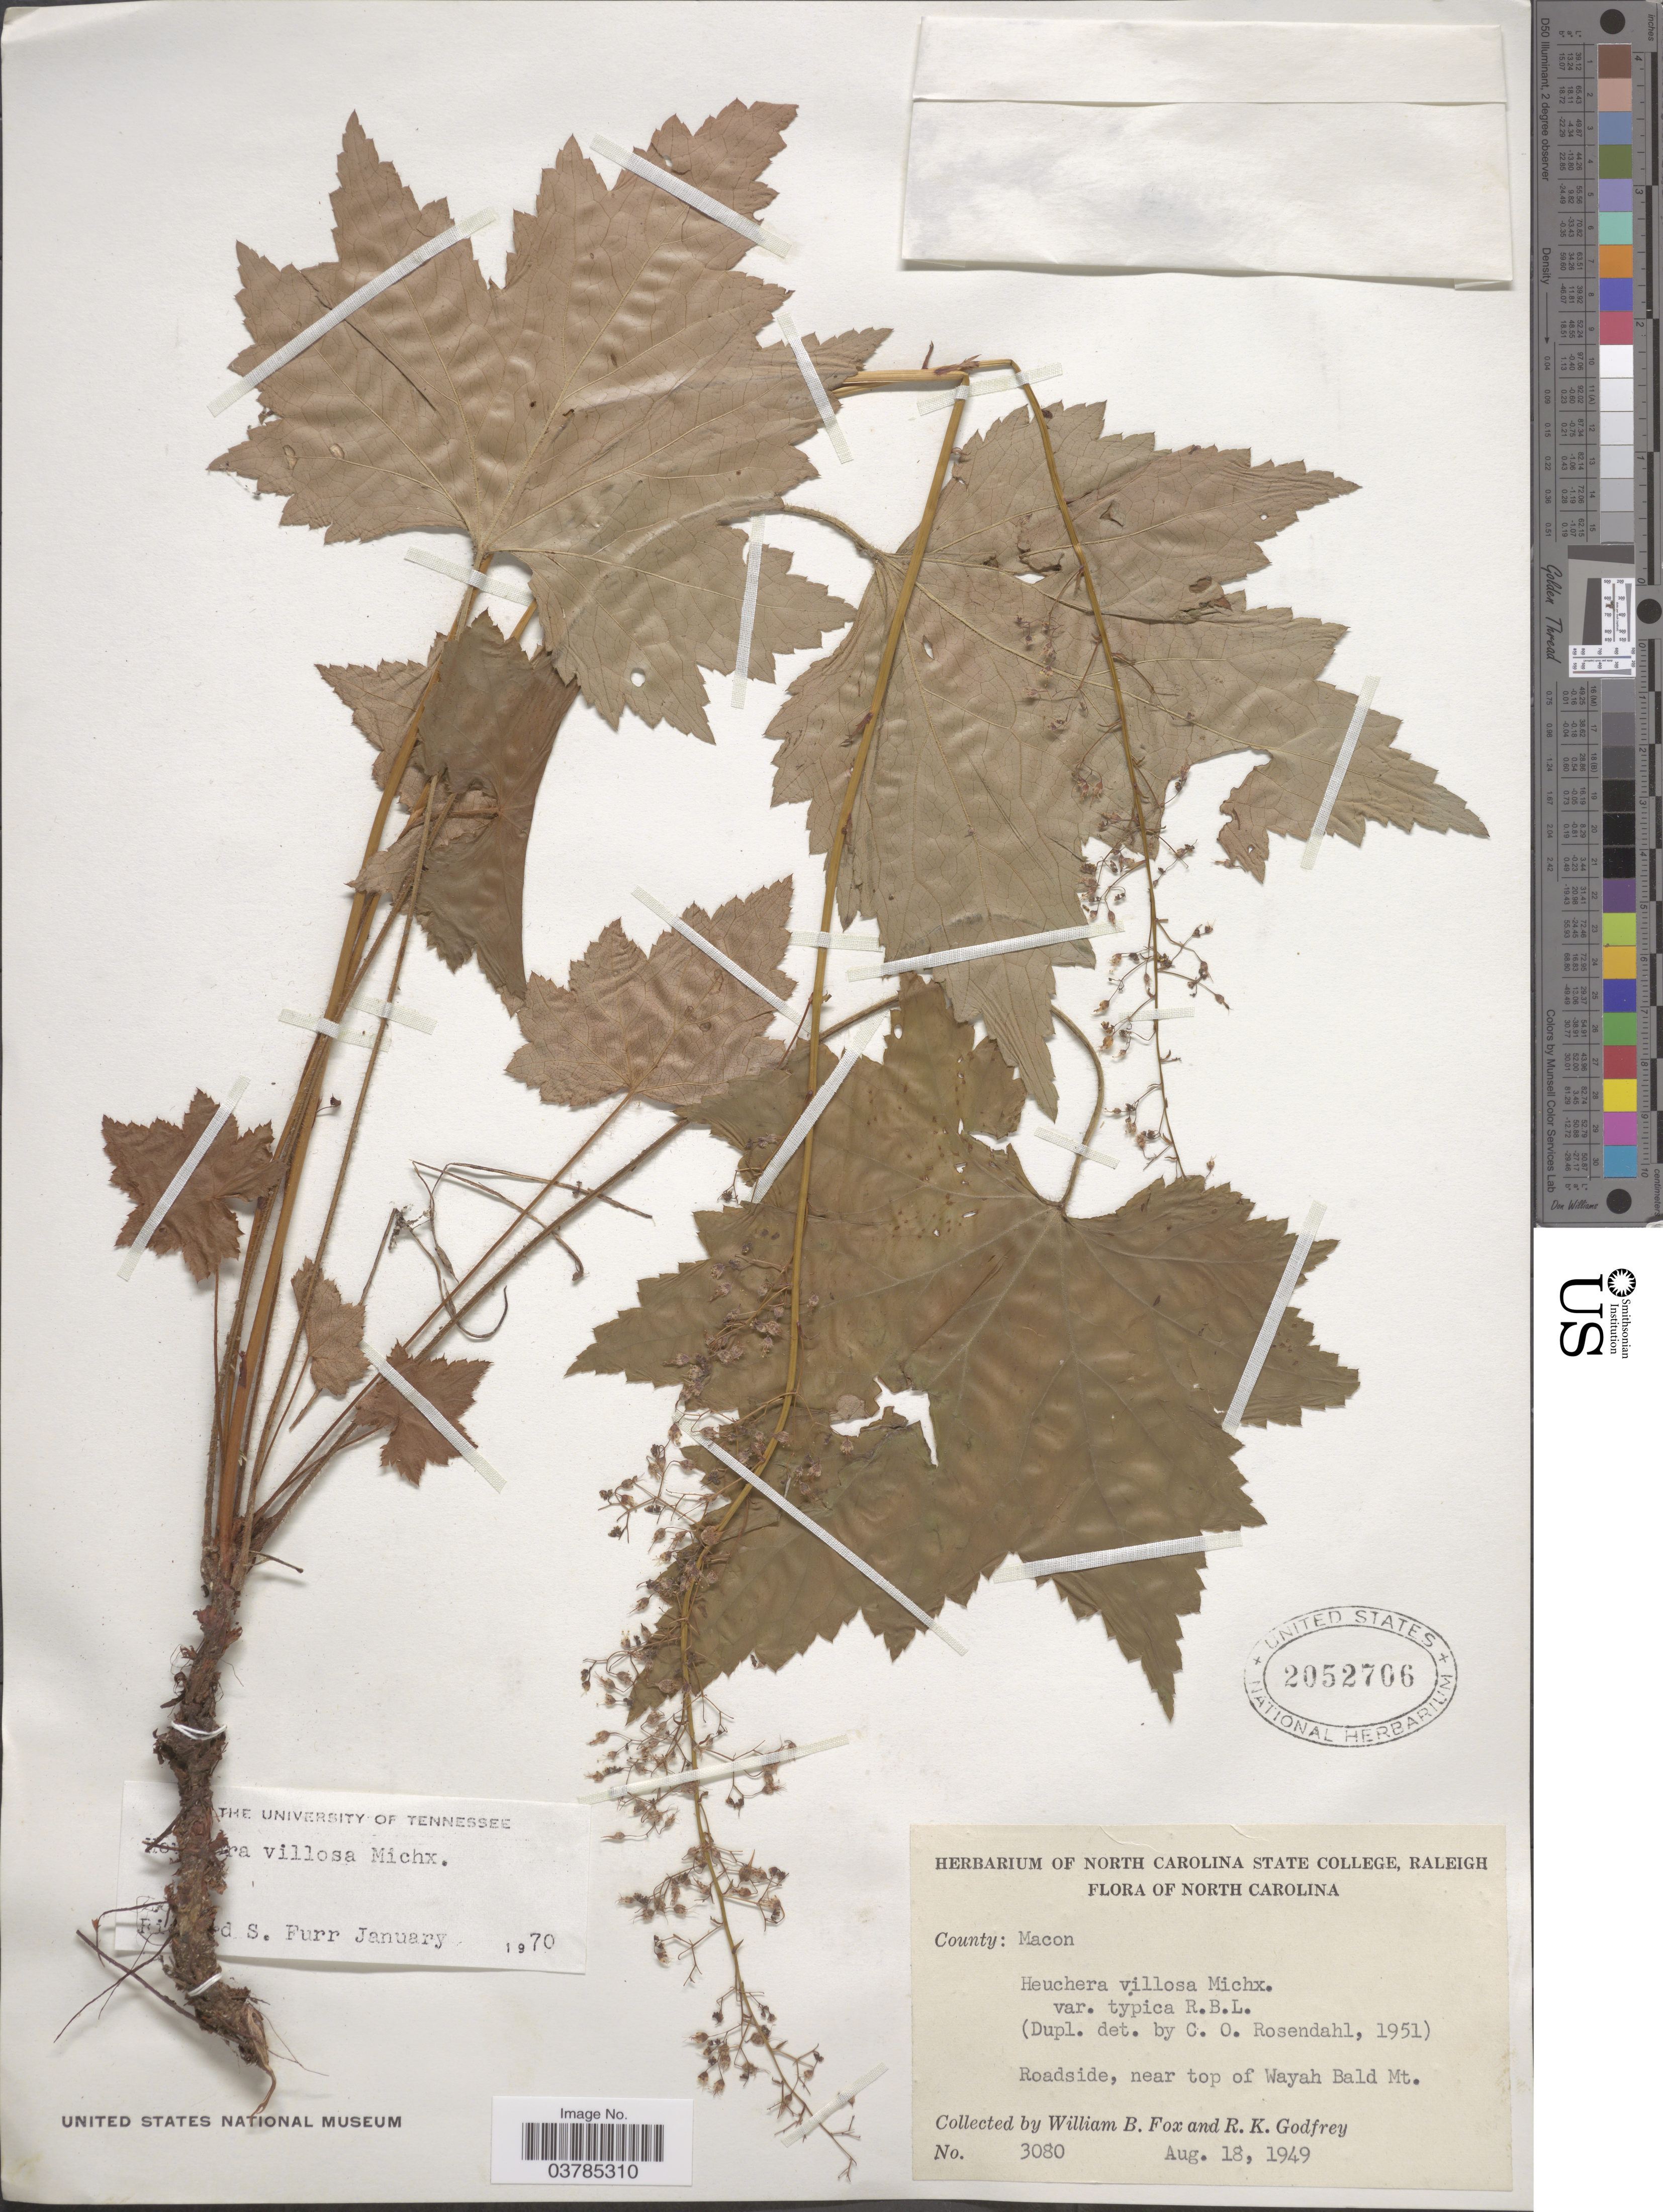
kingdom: Plantae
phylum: Tracheophyta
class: Magnoliopsida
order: Saxifragales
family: Saxifragaceae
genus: Heuchera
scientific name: Heuchera villosa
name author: Michx.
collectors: W. B. Fox & R. K. Godfrey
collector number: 3080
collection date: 1949-08-18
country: United States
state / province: North Carolina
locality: County: Macon. Roadside, near top of Wayah Bald Mt.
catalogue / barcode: US 2052706